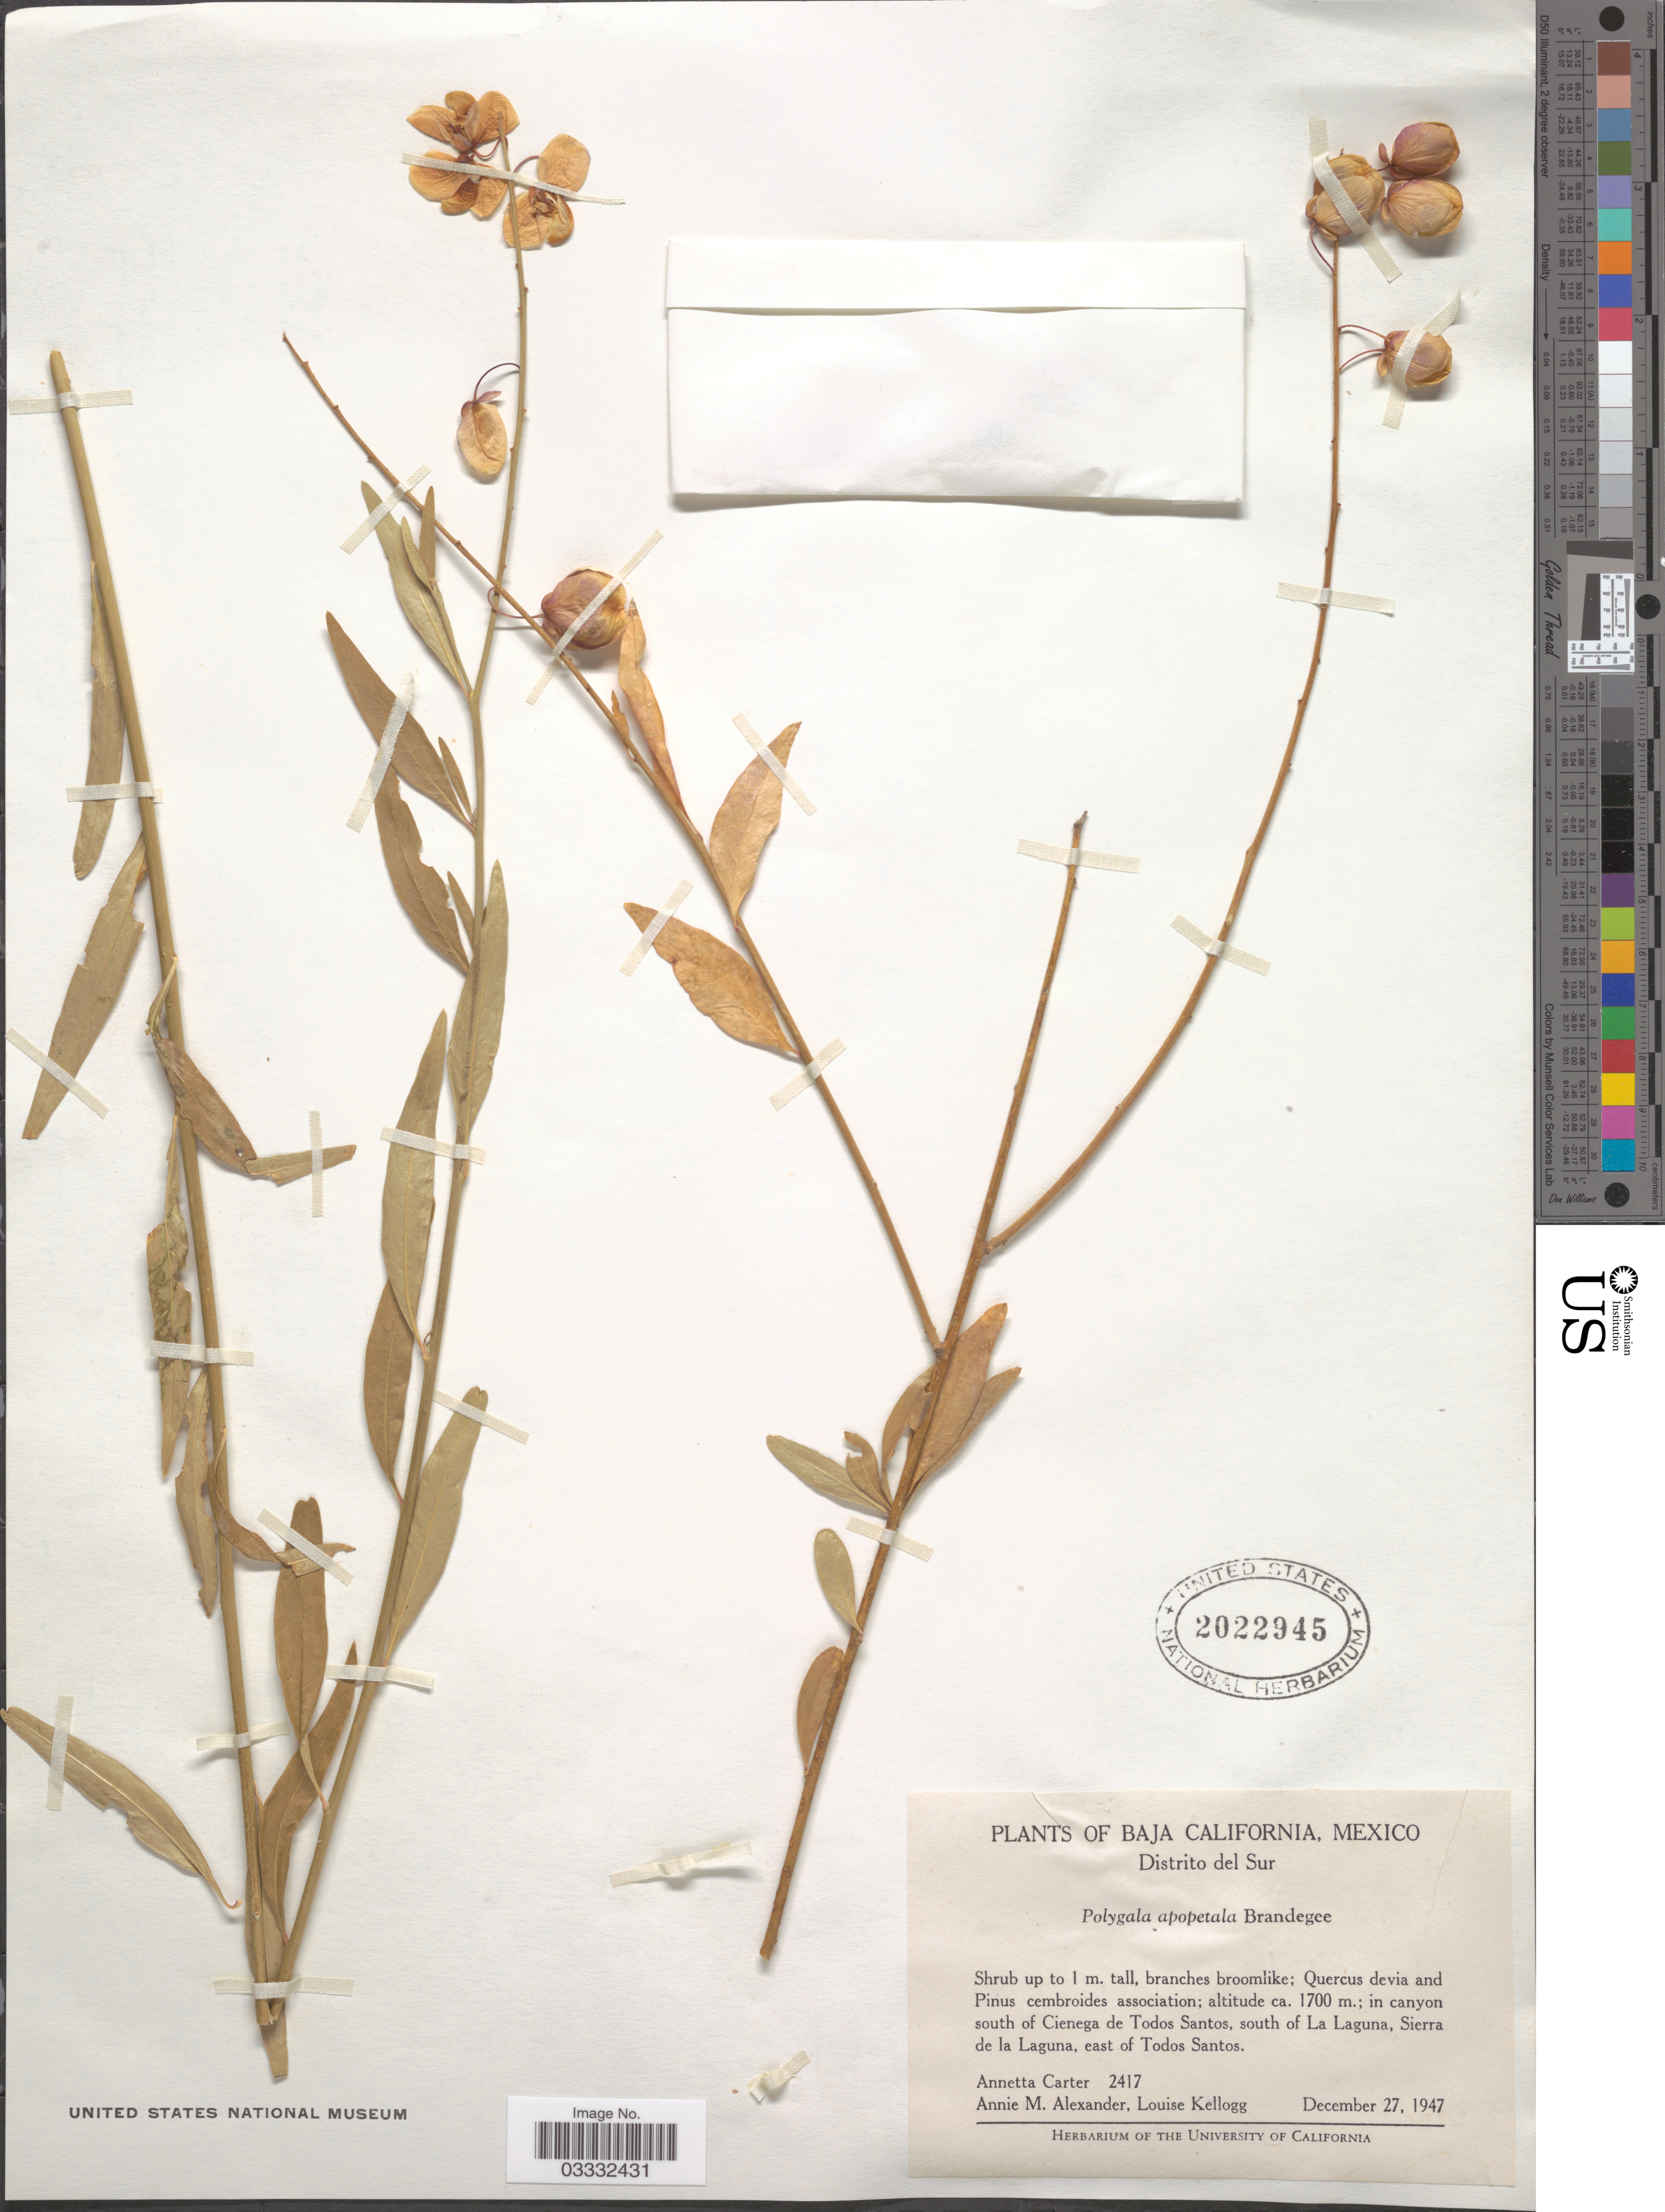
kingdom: Plantae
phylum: Tracheophyta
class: Magnoliopsida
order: Fabales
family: Polygalaceae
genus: Asemeia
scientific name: Asemeia apopetala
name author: (K. Brandegee) J.F.B. Pastore & J.R. Abbott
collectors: A. Carter, A. M. Alexander & L. Kellog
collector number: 2417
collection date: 1947-12-27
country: Mexico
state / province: Baja California Sur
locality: Distrito del Sur. In canyon south of Cienega de Todos Santos, south of La Laguna, Sierra de la Laguna, east of Todos Santos.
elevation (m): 1700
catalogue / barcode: US 2022945